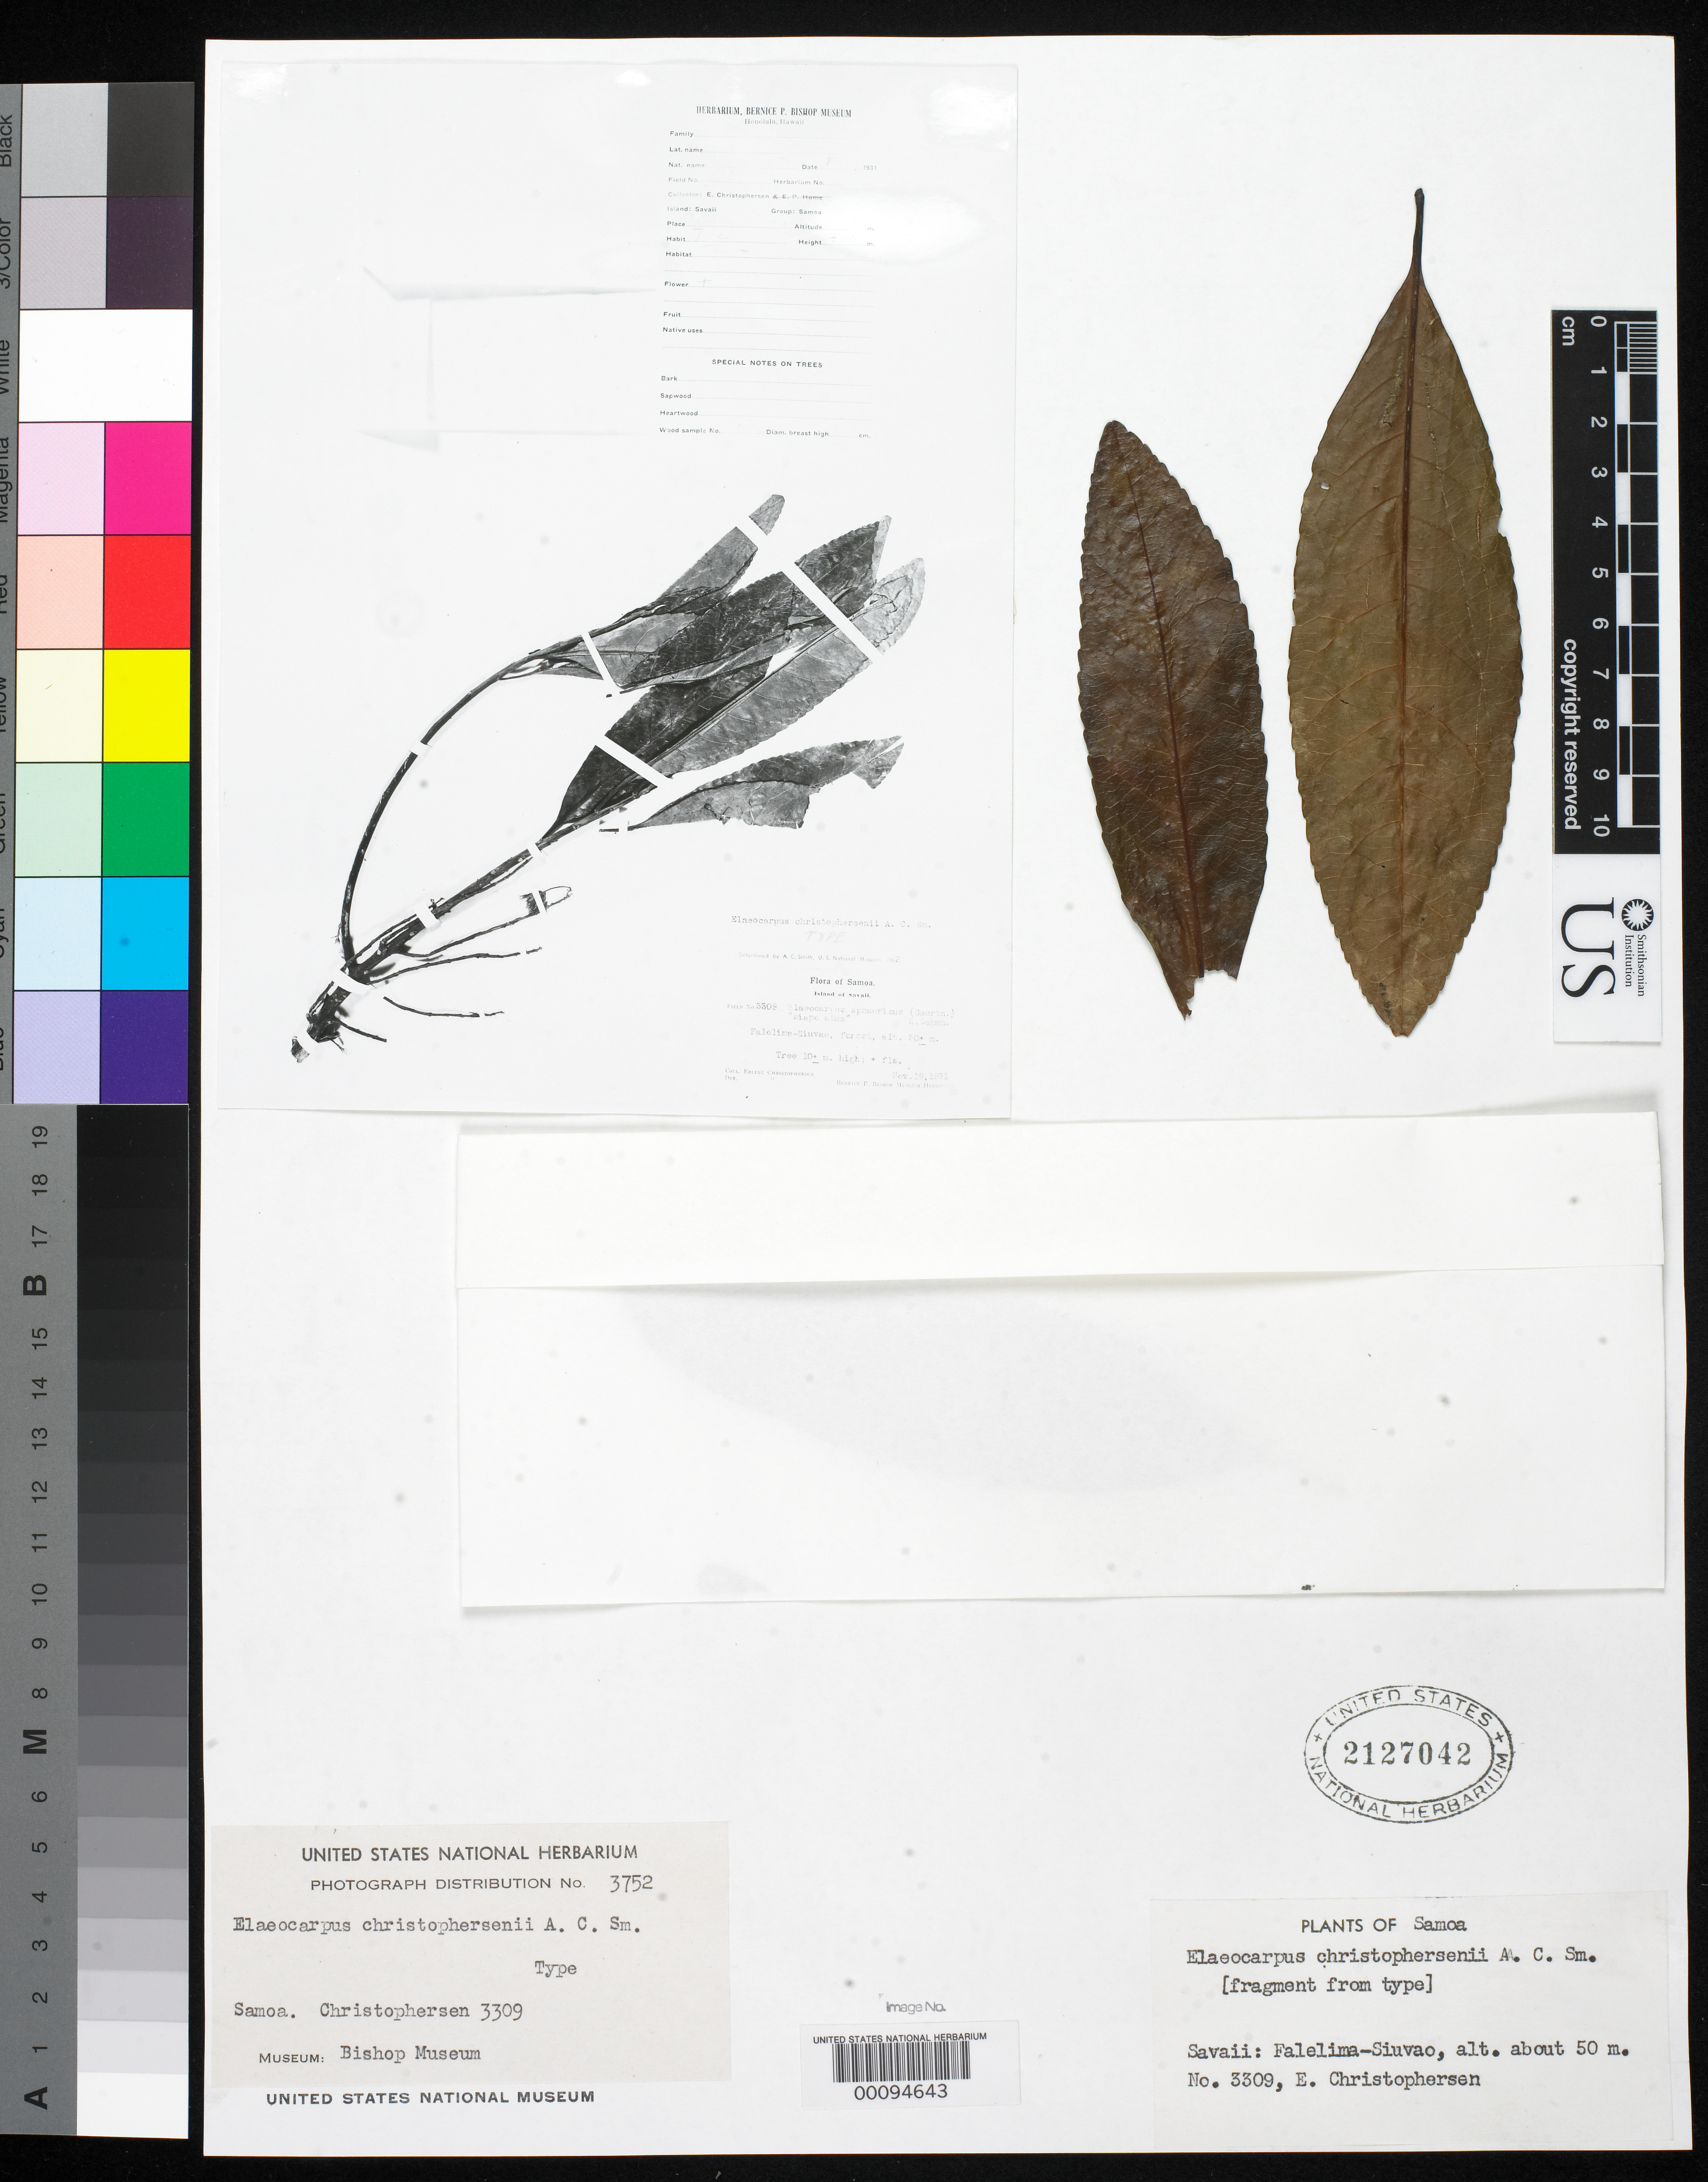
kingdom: Plantae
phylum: Tracheophyta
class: Magnoliopsida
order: Oxalidales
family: Elaeocarpaceae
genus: Elaeocarpus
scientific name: Elaeocarpus christophersenii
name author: A.C. Sm.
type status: Isotype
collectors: E. Christophersen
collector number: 309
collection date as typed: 19 Nov 1931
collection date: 1931-11-19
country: Samoa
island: Savai'i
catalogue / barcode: US 2127042